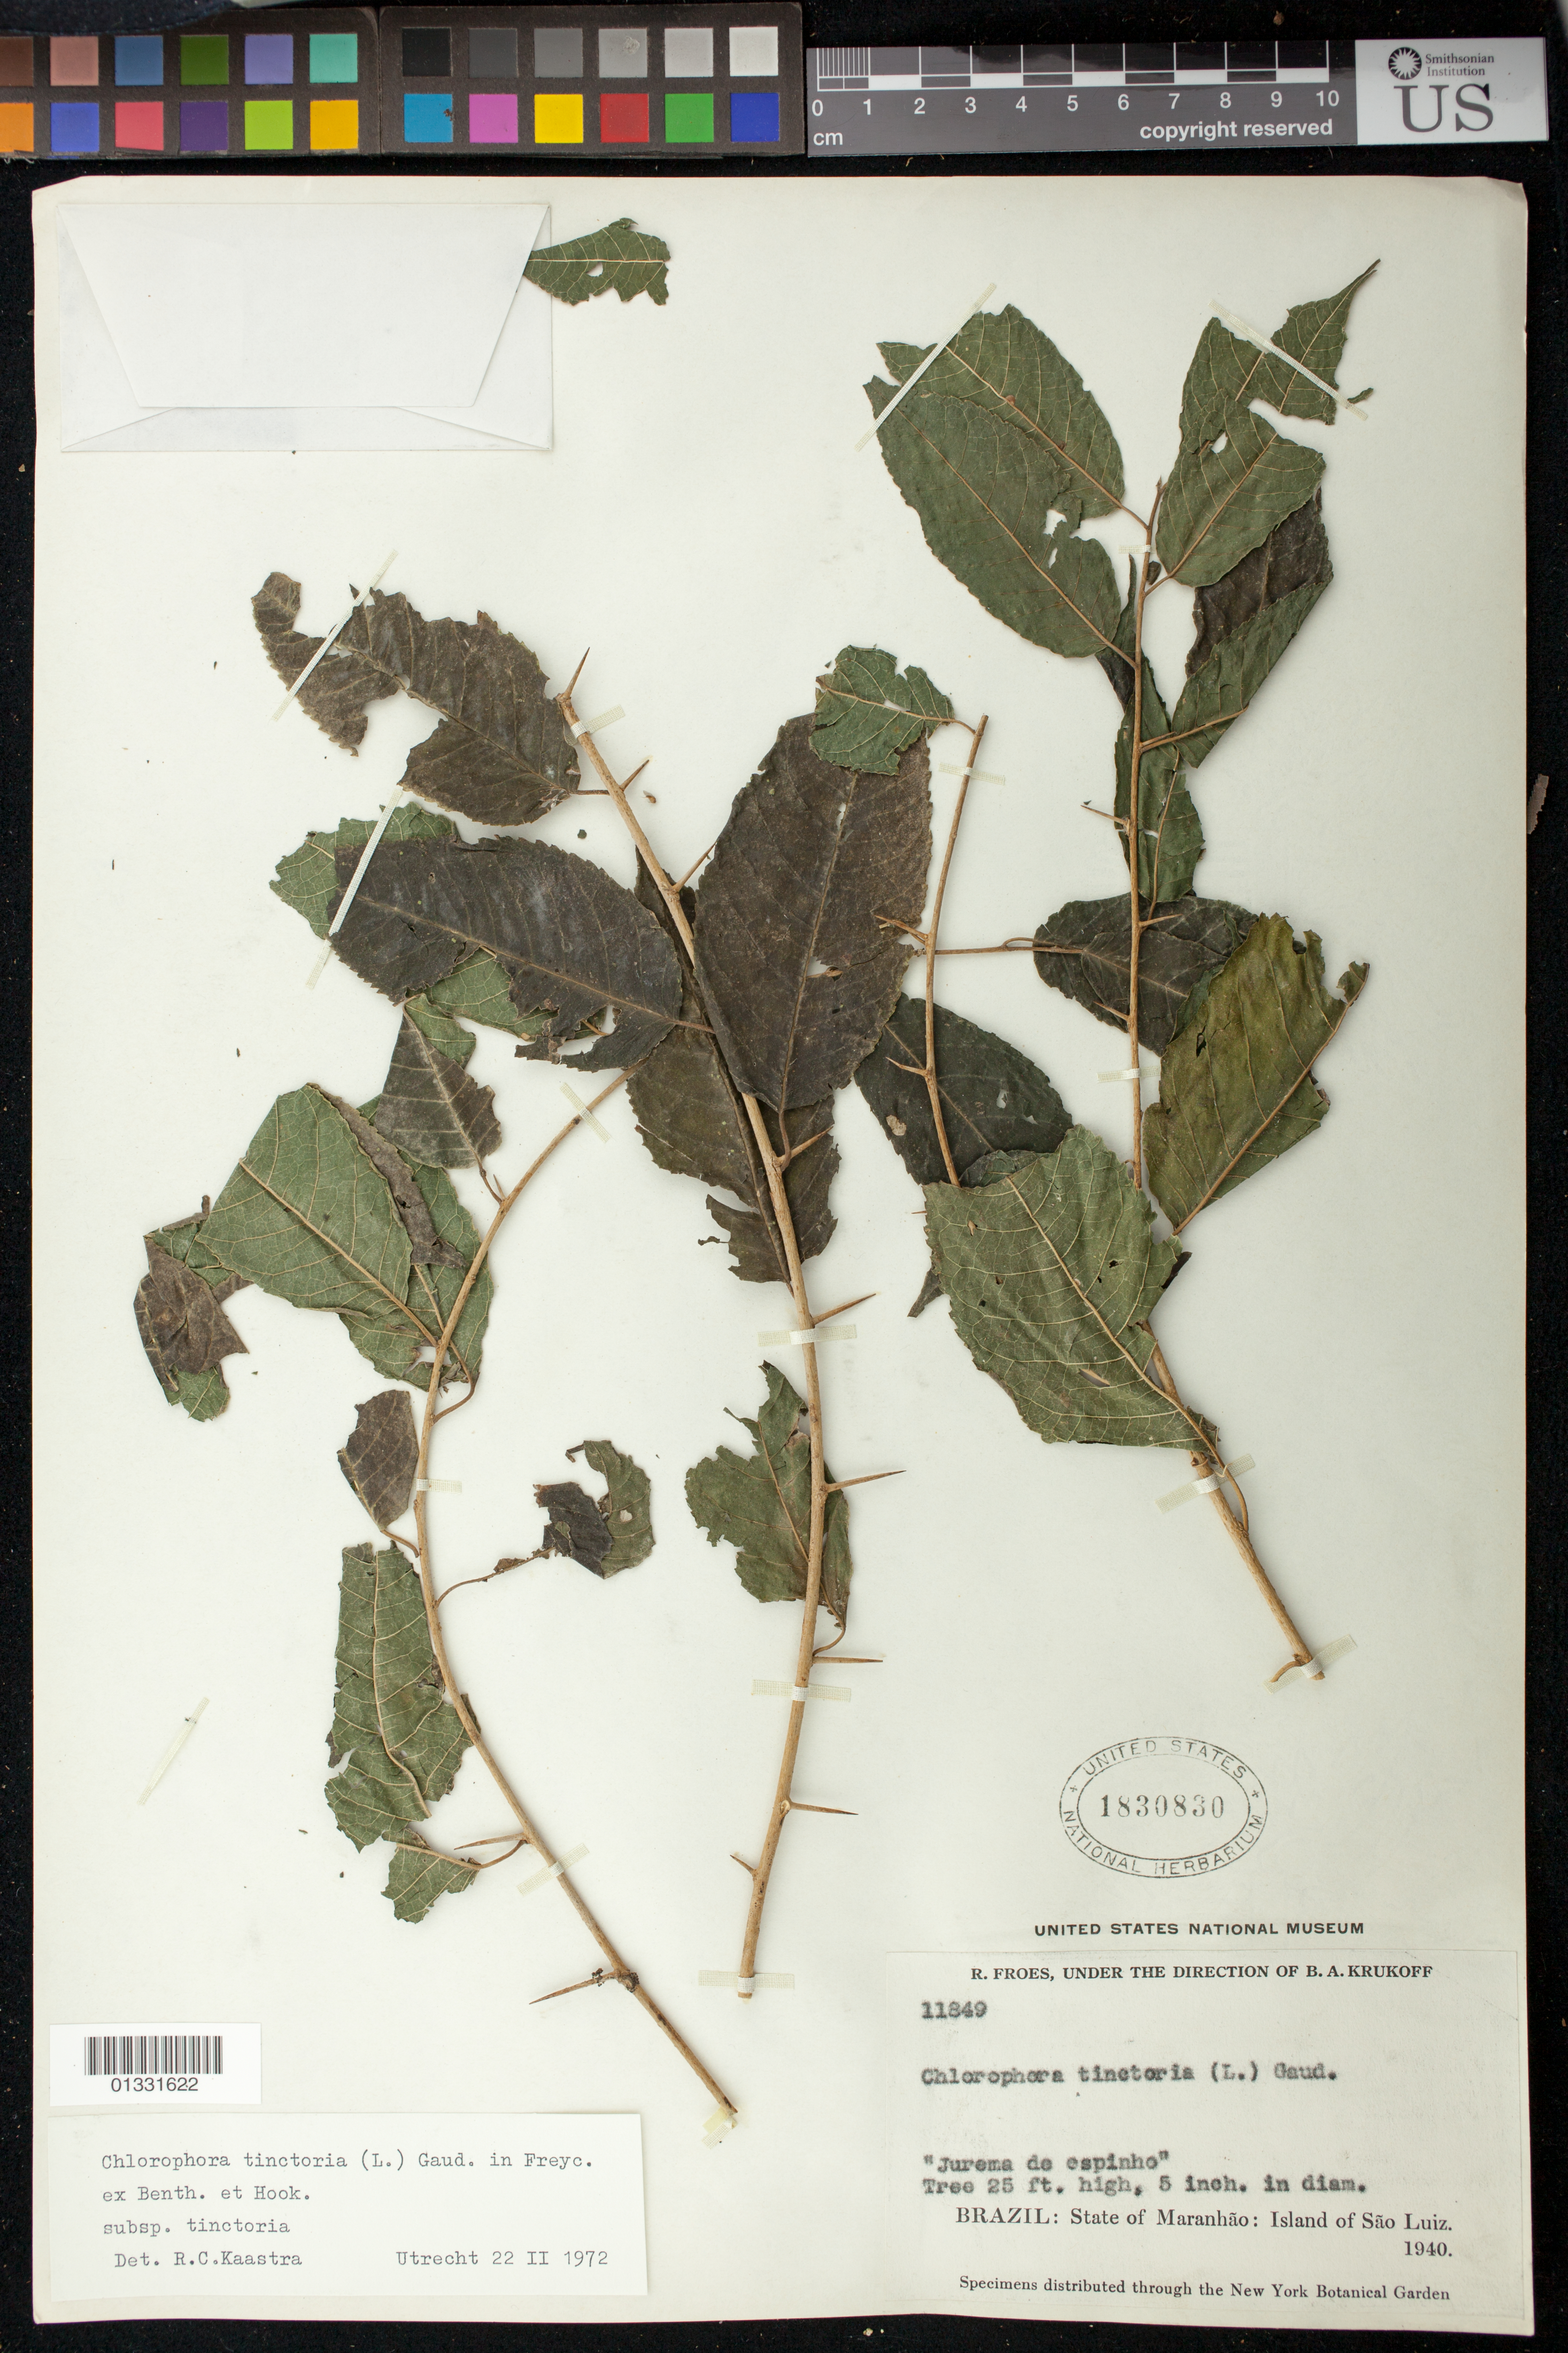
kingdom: Plantae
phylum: Tracheophyta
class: Magnoliopsida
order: Rosales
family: Moraceae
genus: Maclura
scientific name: Maclura tinctoria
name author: (L.) D. Don ex Steud.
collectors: R. L. Fróes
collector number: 11849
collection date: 1905-04-23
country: Brazil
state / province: Maranhão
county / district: São Luís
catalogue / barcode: US 1830830